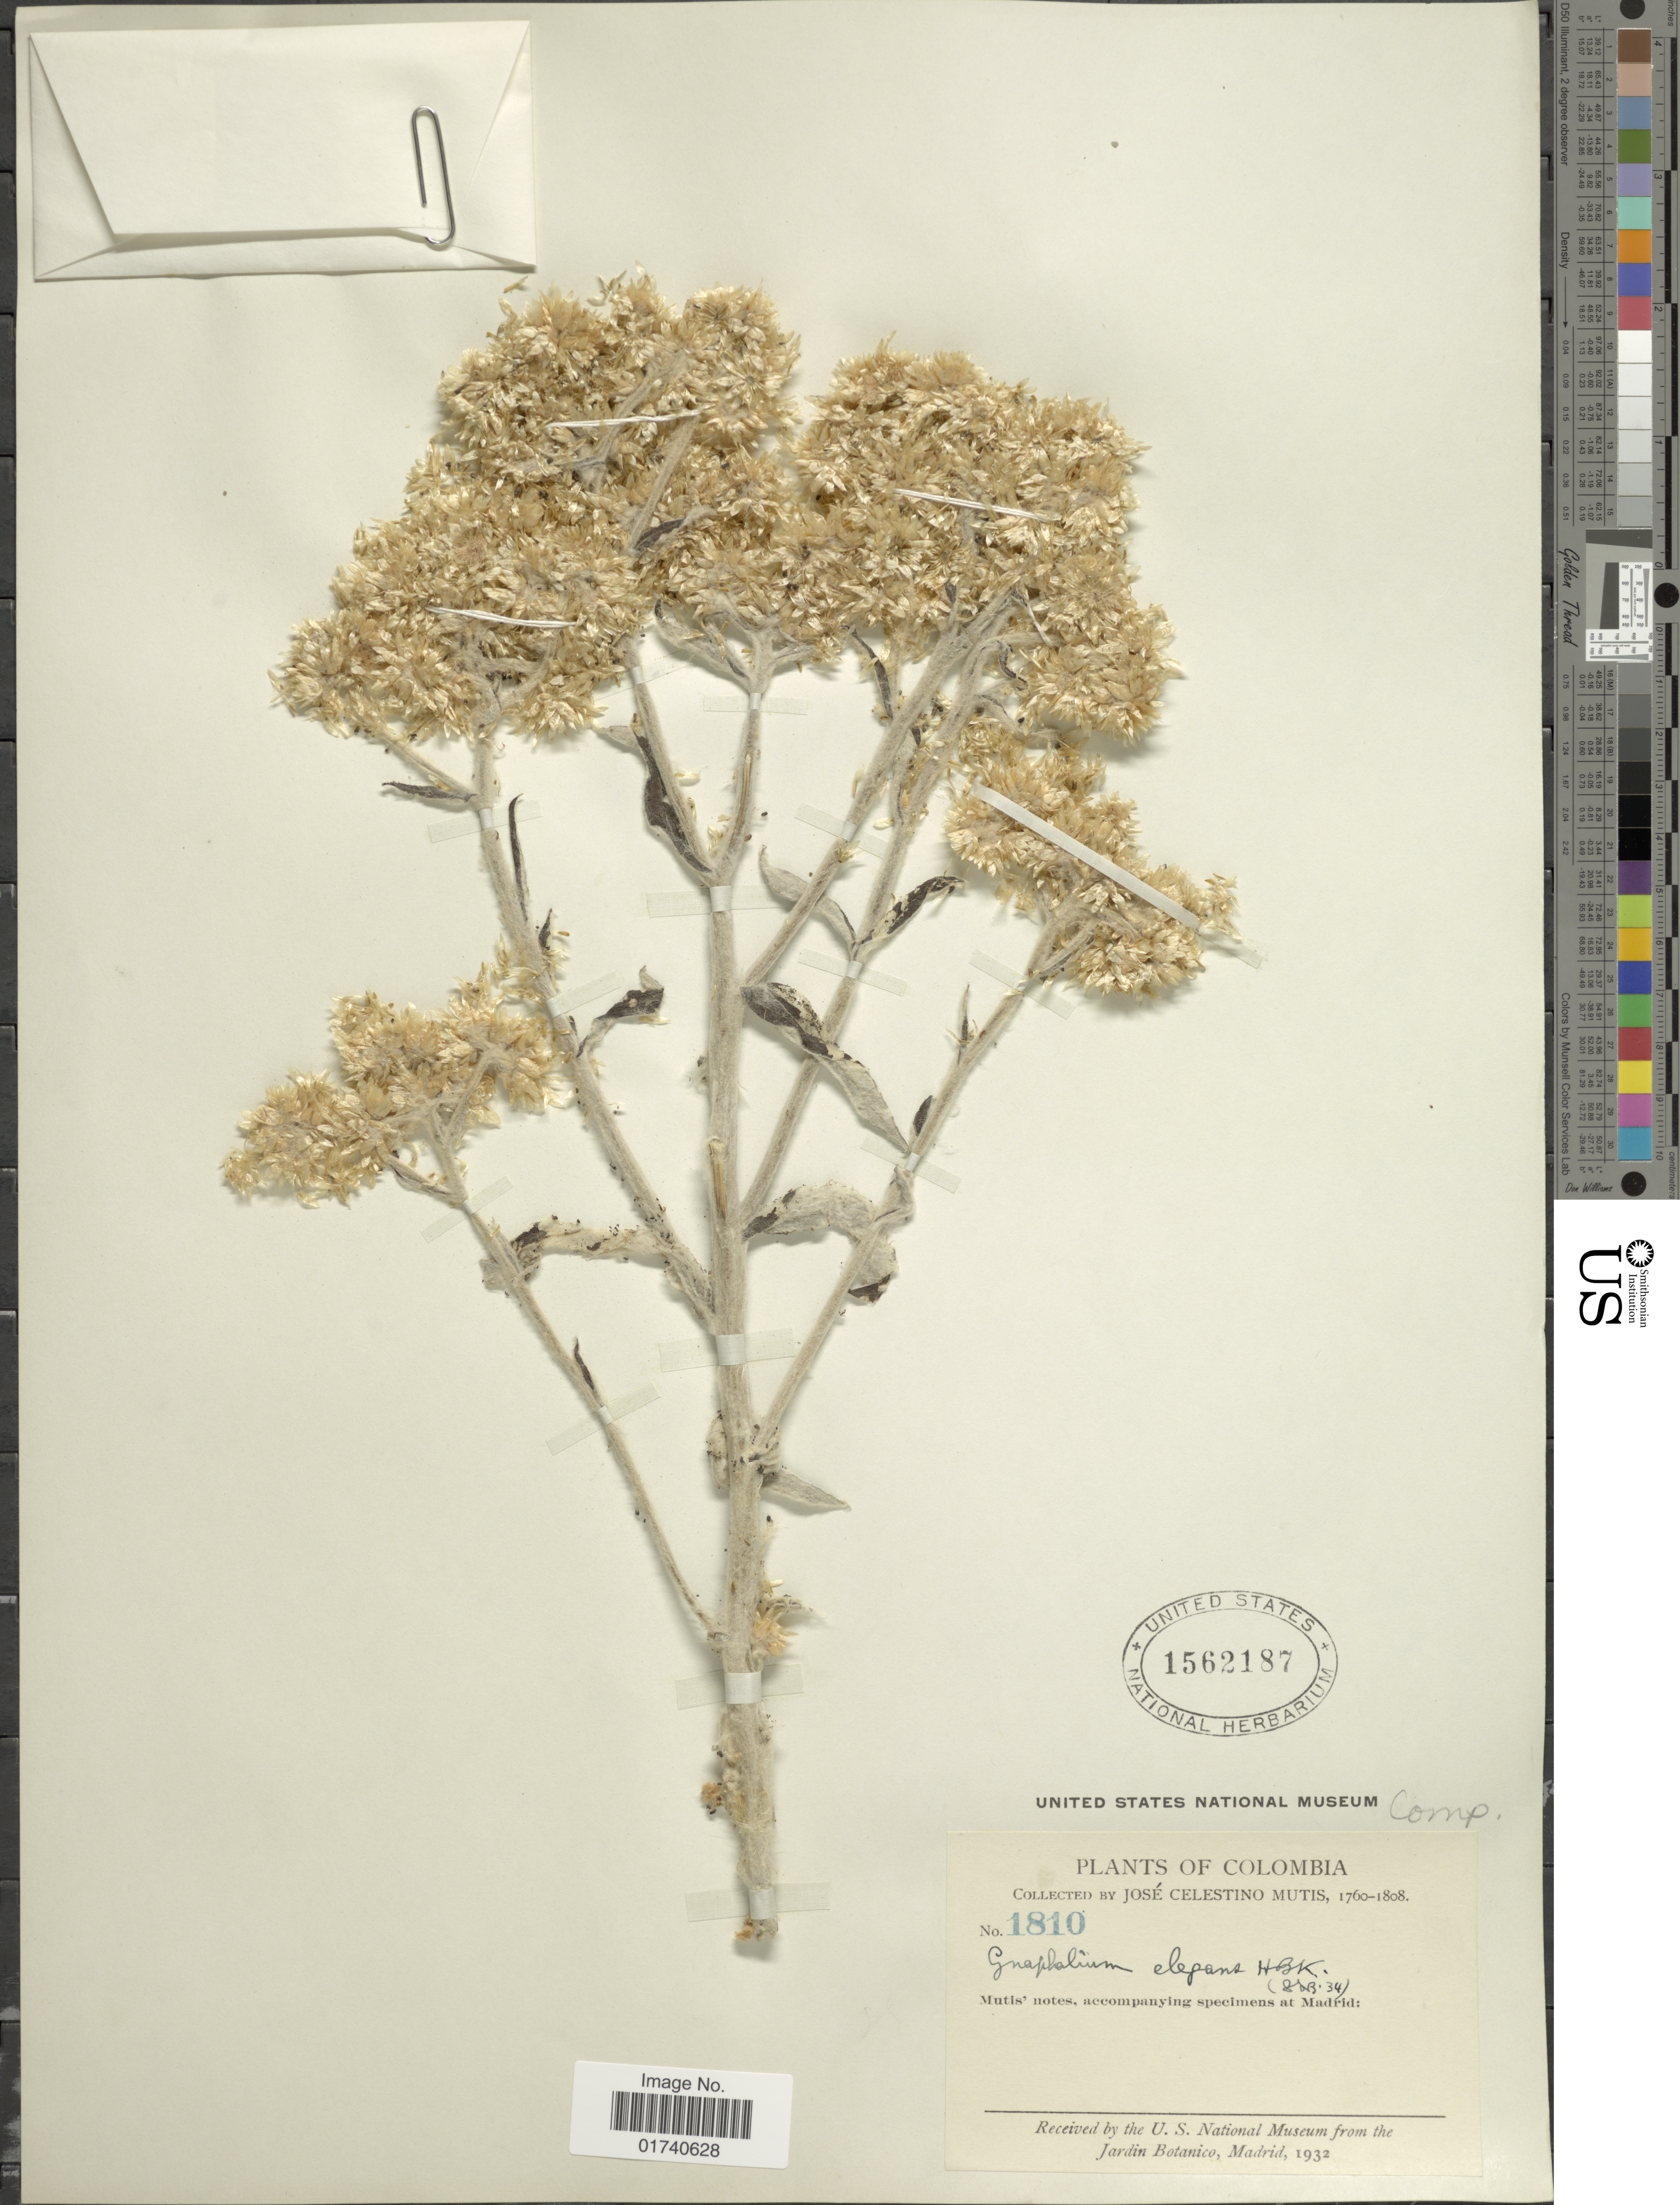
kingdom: Plantae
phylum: Tracheophyta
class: Magnoliopsida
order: Asterales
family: Asteraceae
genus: Pseudognaphalium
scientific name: Pseudognaphalium elegans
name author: (Kunth) Kartesz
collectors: J. C. B. Mutis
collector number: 1810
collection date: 1760/1808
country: Colombia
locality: Mutis' notes accompanying specimens at Madrid.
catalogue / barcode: US 1562187